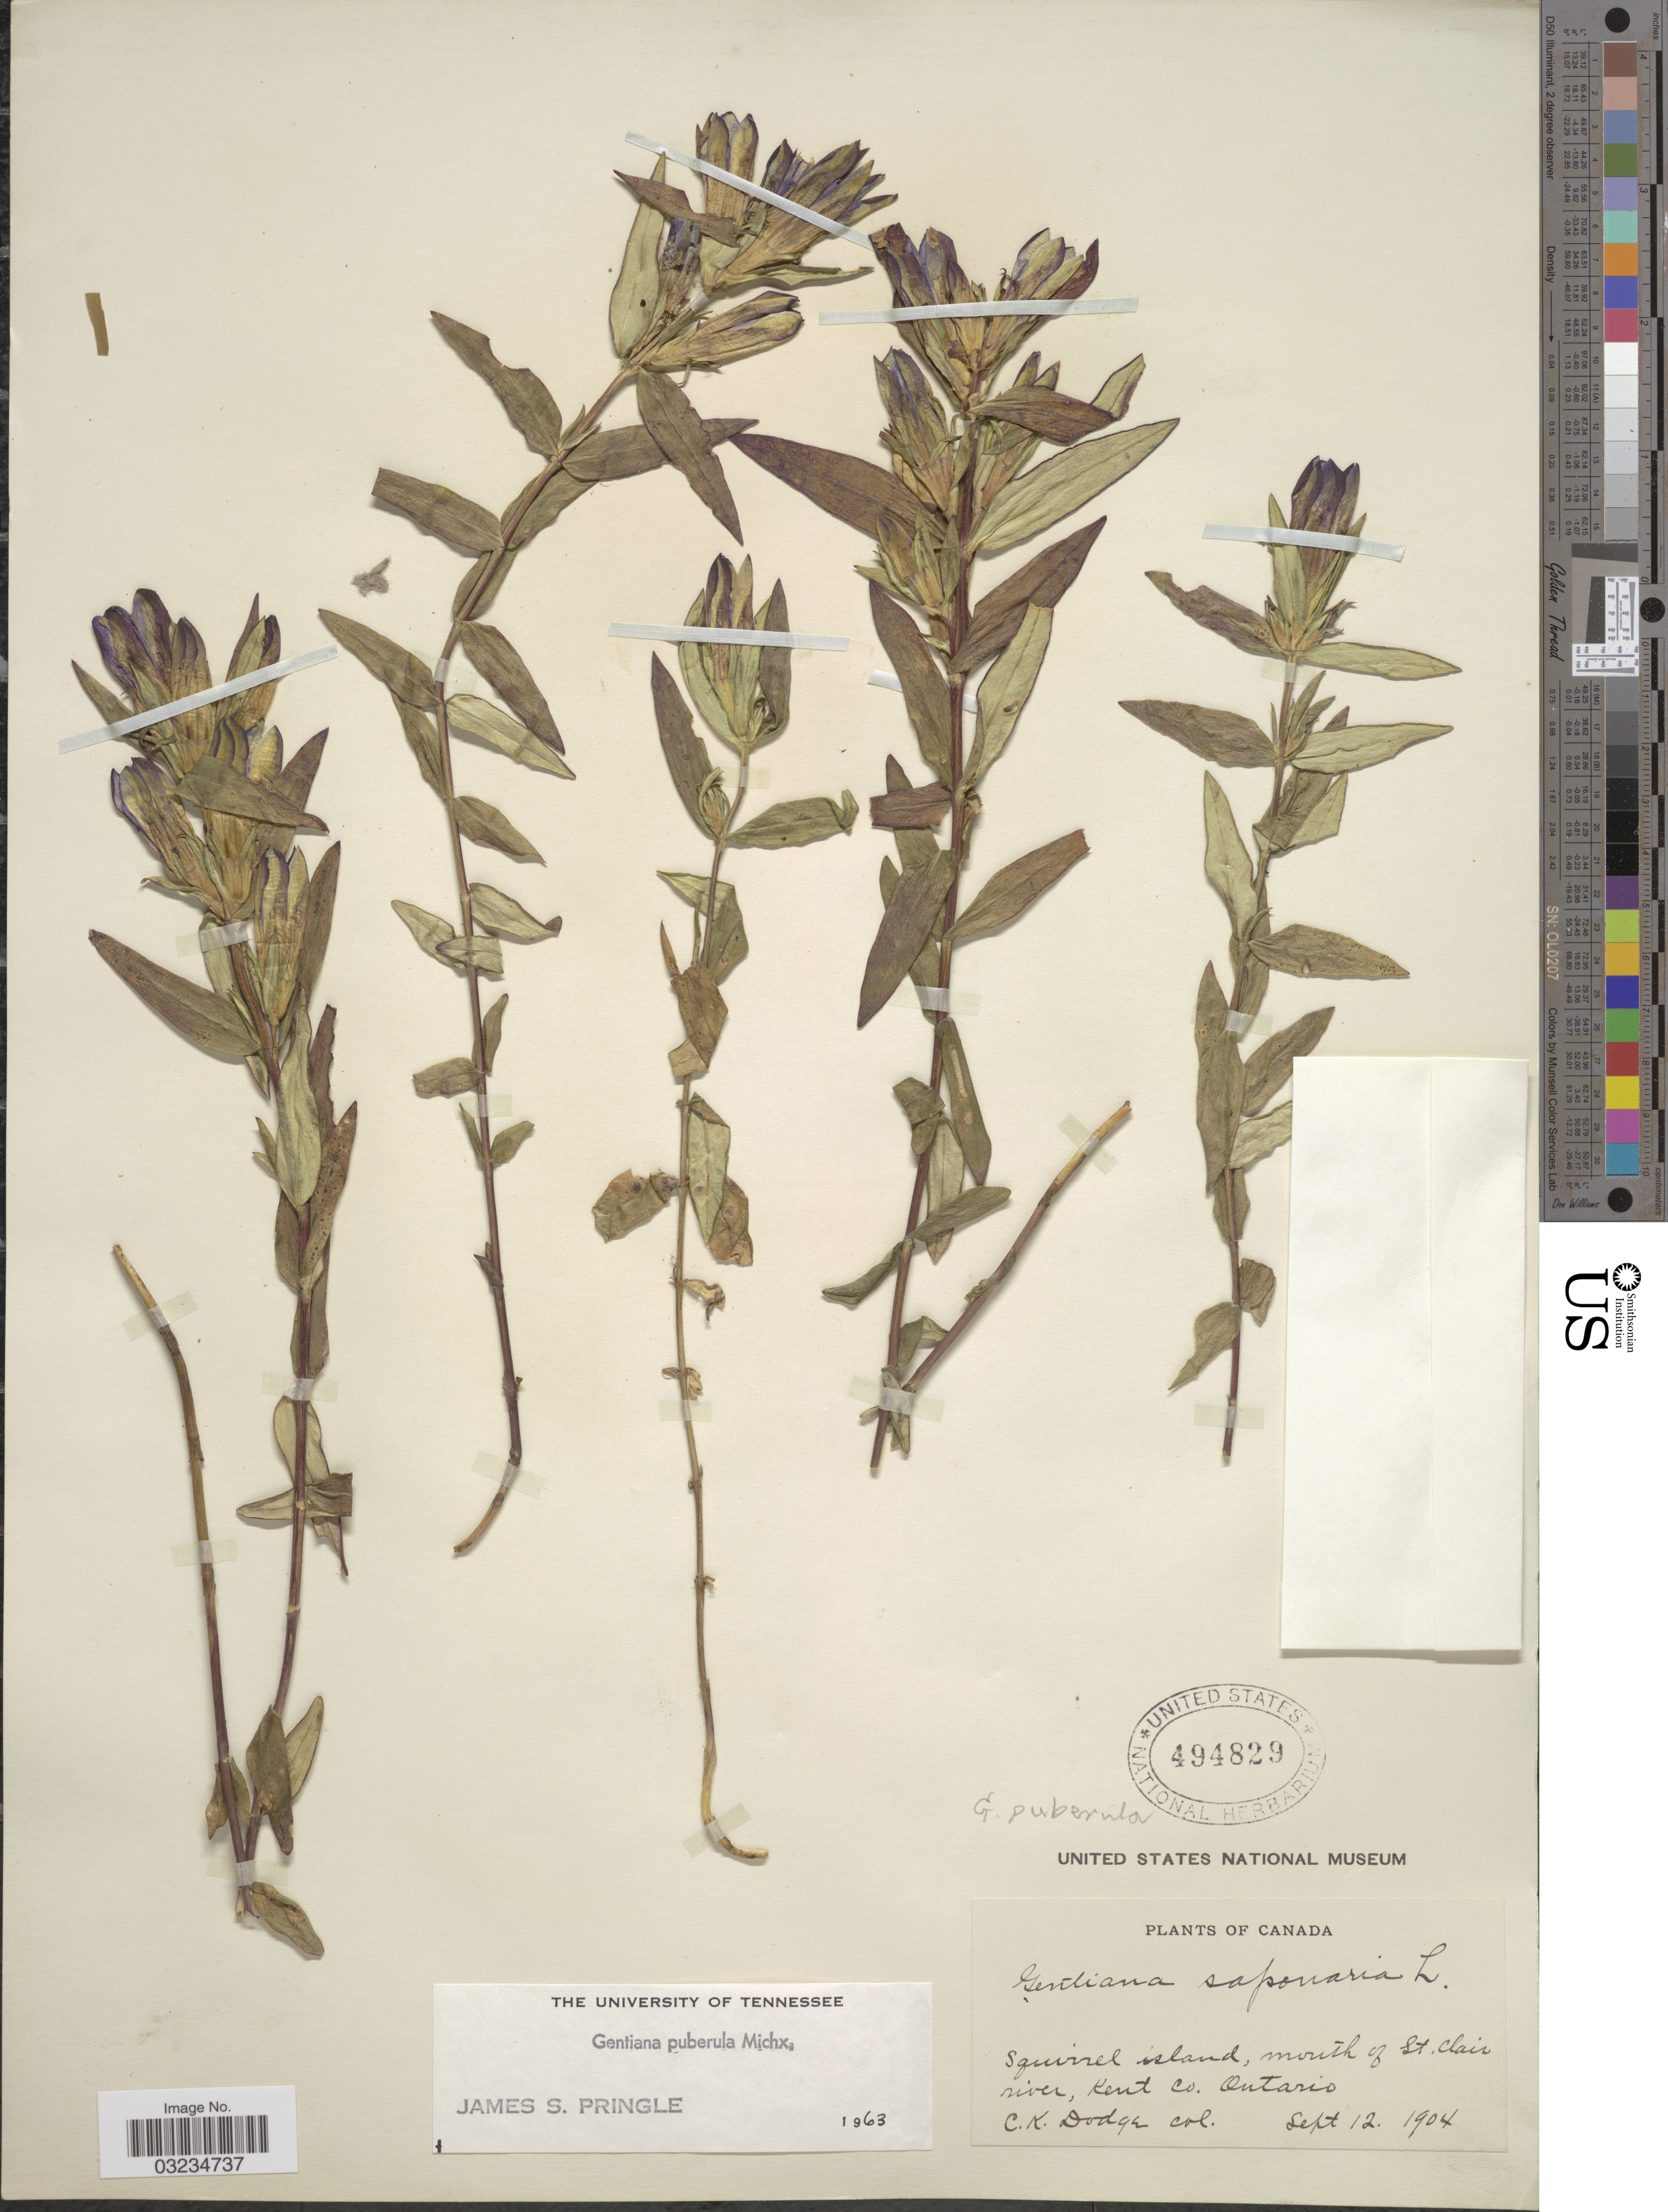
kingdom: Plantae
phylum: Tracheophyta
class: Magnoliopsida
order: Gentianales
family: Gentianaceae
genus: Gentiana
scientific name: Gentiana puberula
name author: Michx.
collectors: C. Dodge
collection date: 1904-09-12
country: Canada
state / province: Ontario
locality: Squirrel island, mouth of St. Clair river, Kent Co.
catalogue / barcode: US 494829